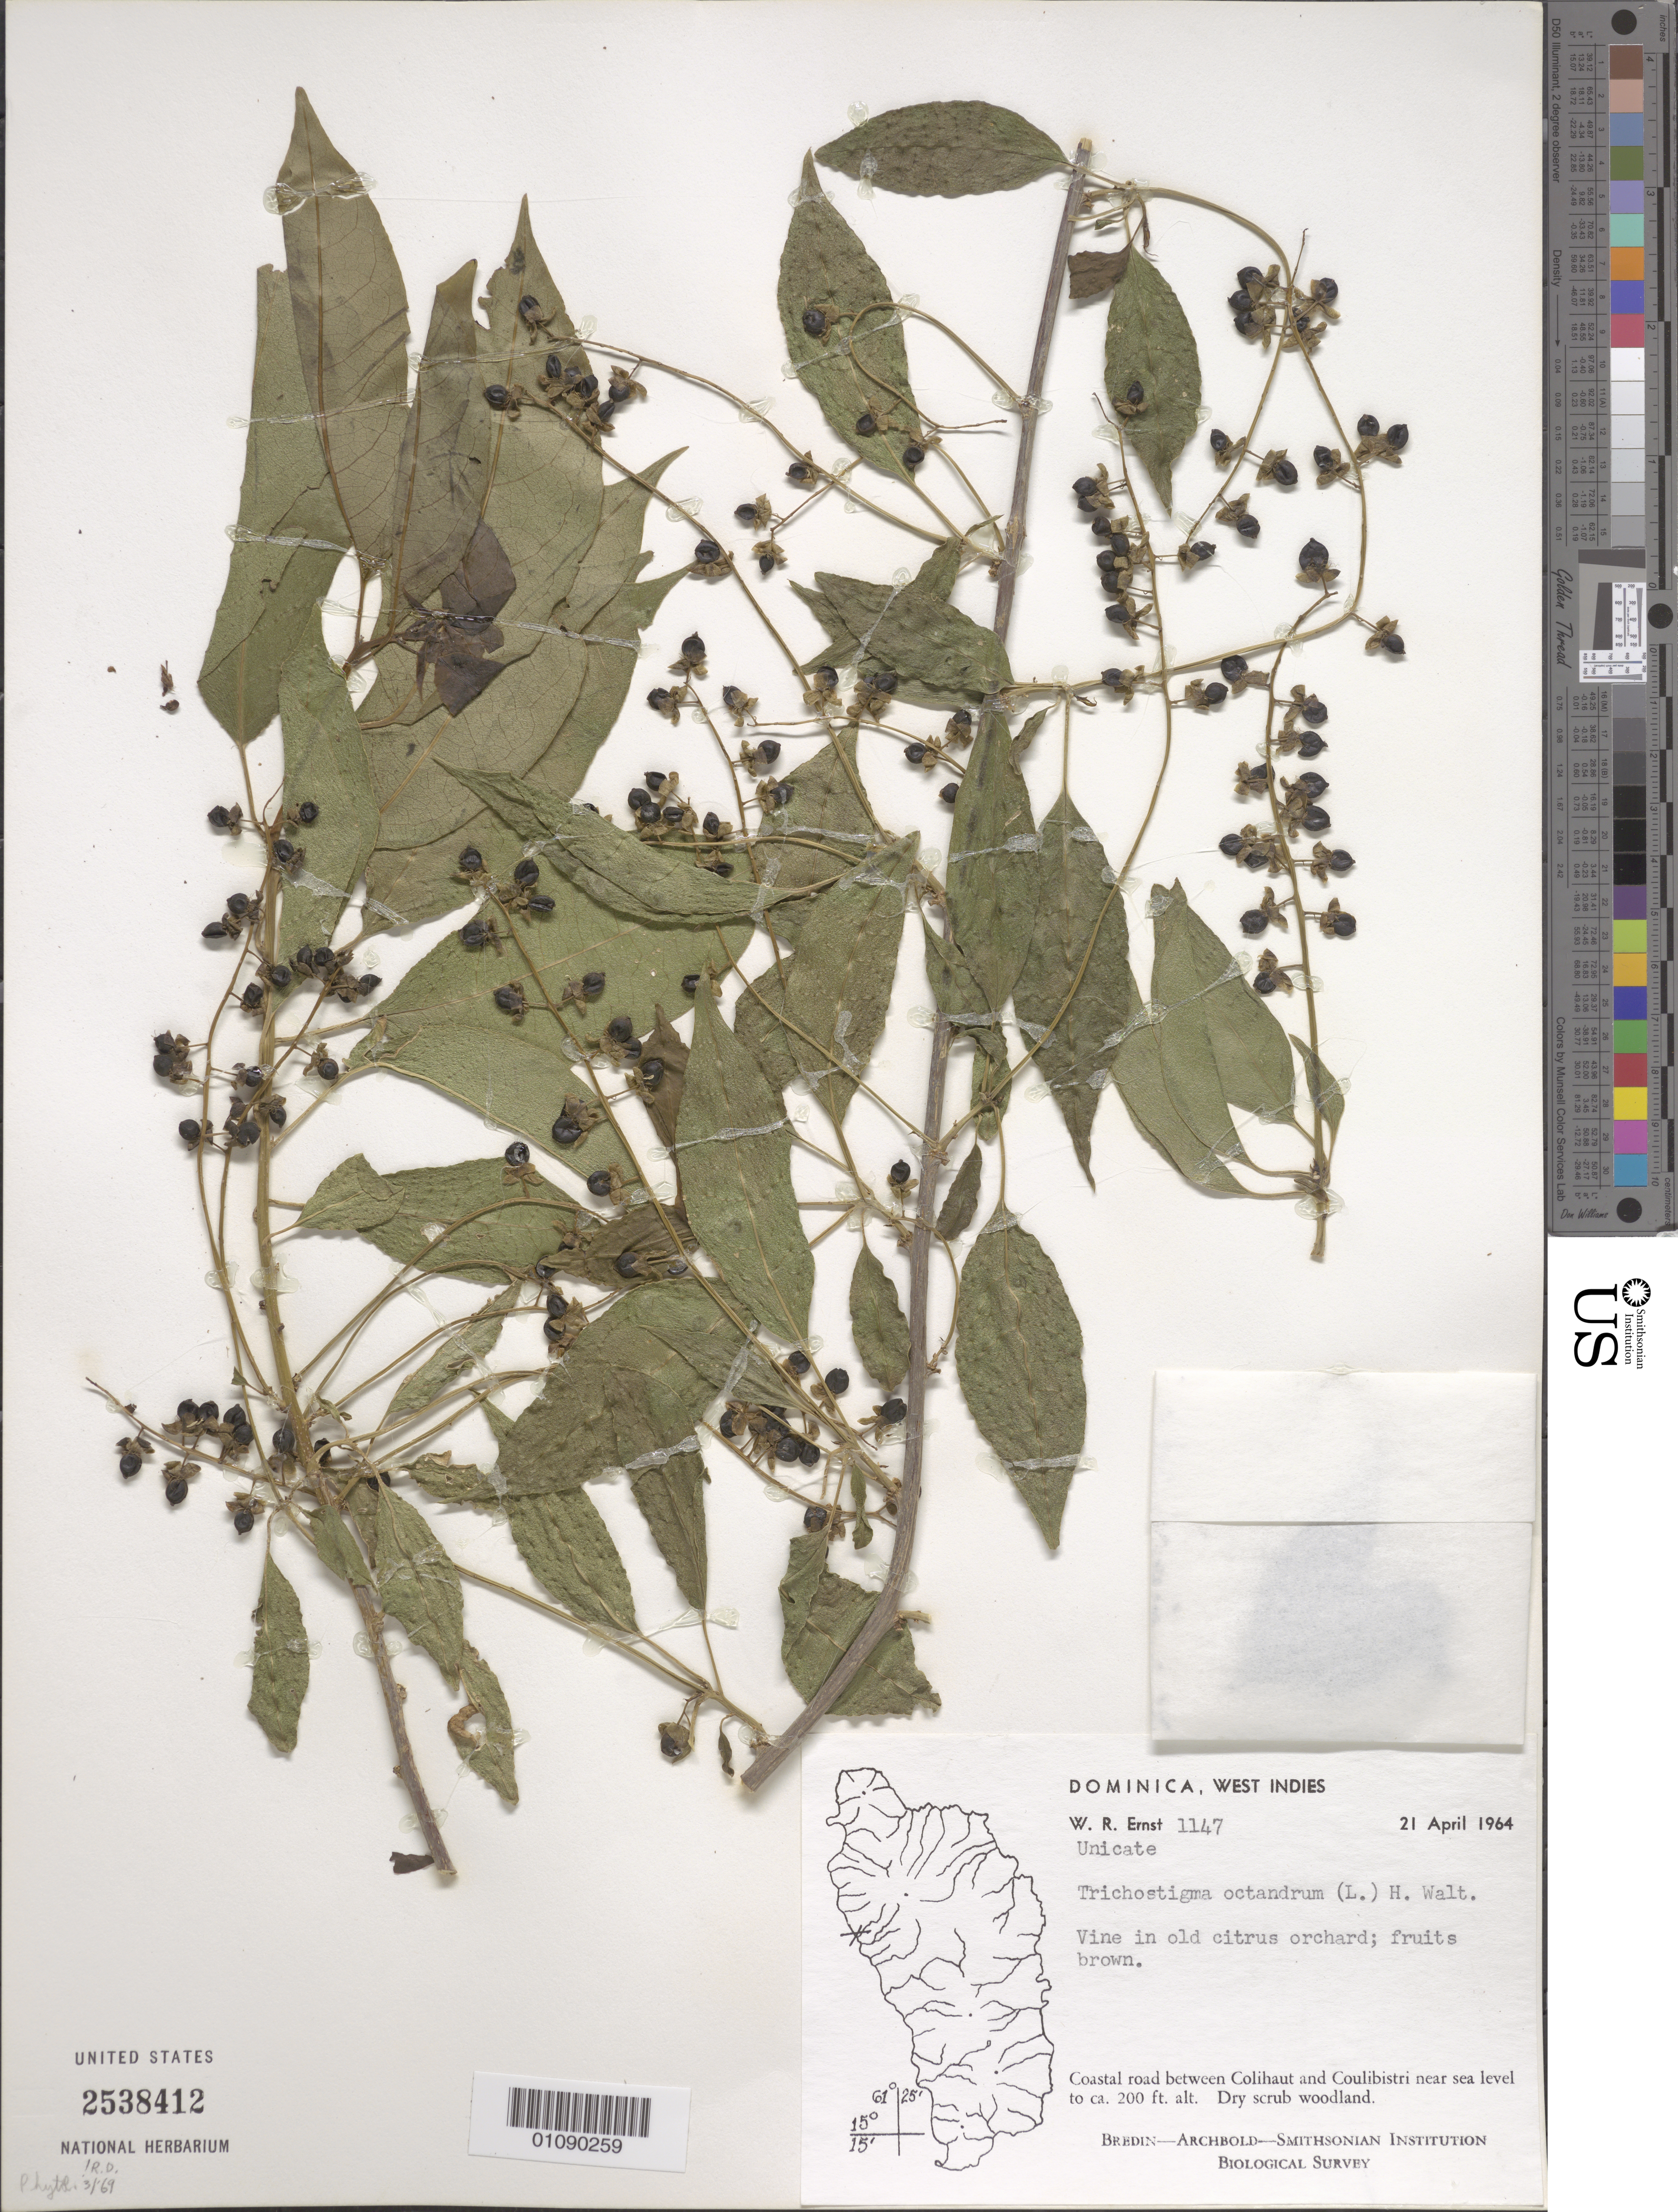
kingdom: Plantae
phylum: Tracheophyta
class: Magnoliopsida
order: Caryophyllales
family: Phytolaccaceae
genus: Trichostigma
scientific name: Trichostigma octandrum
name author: (L.) H. Walter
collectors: W. R. Ernst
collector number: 1147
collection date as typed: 21 Apr 1964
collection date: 1964-04-21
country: Dominica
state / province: St. Peter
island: Dominica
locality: Coastal road between Colihaut and Coulibistri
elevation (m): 0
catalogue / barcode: US 2538412